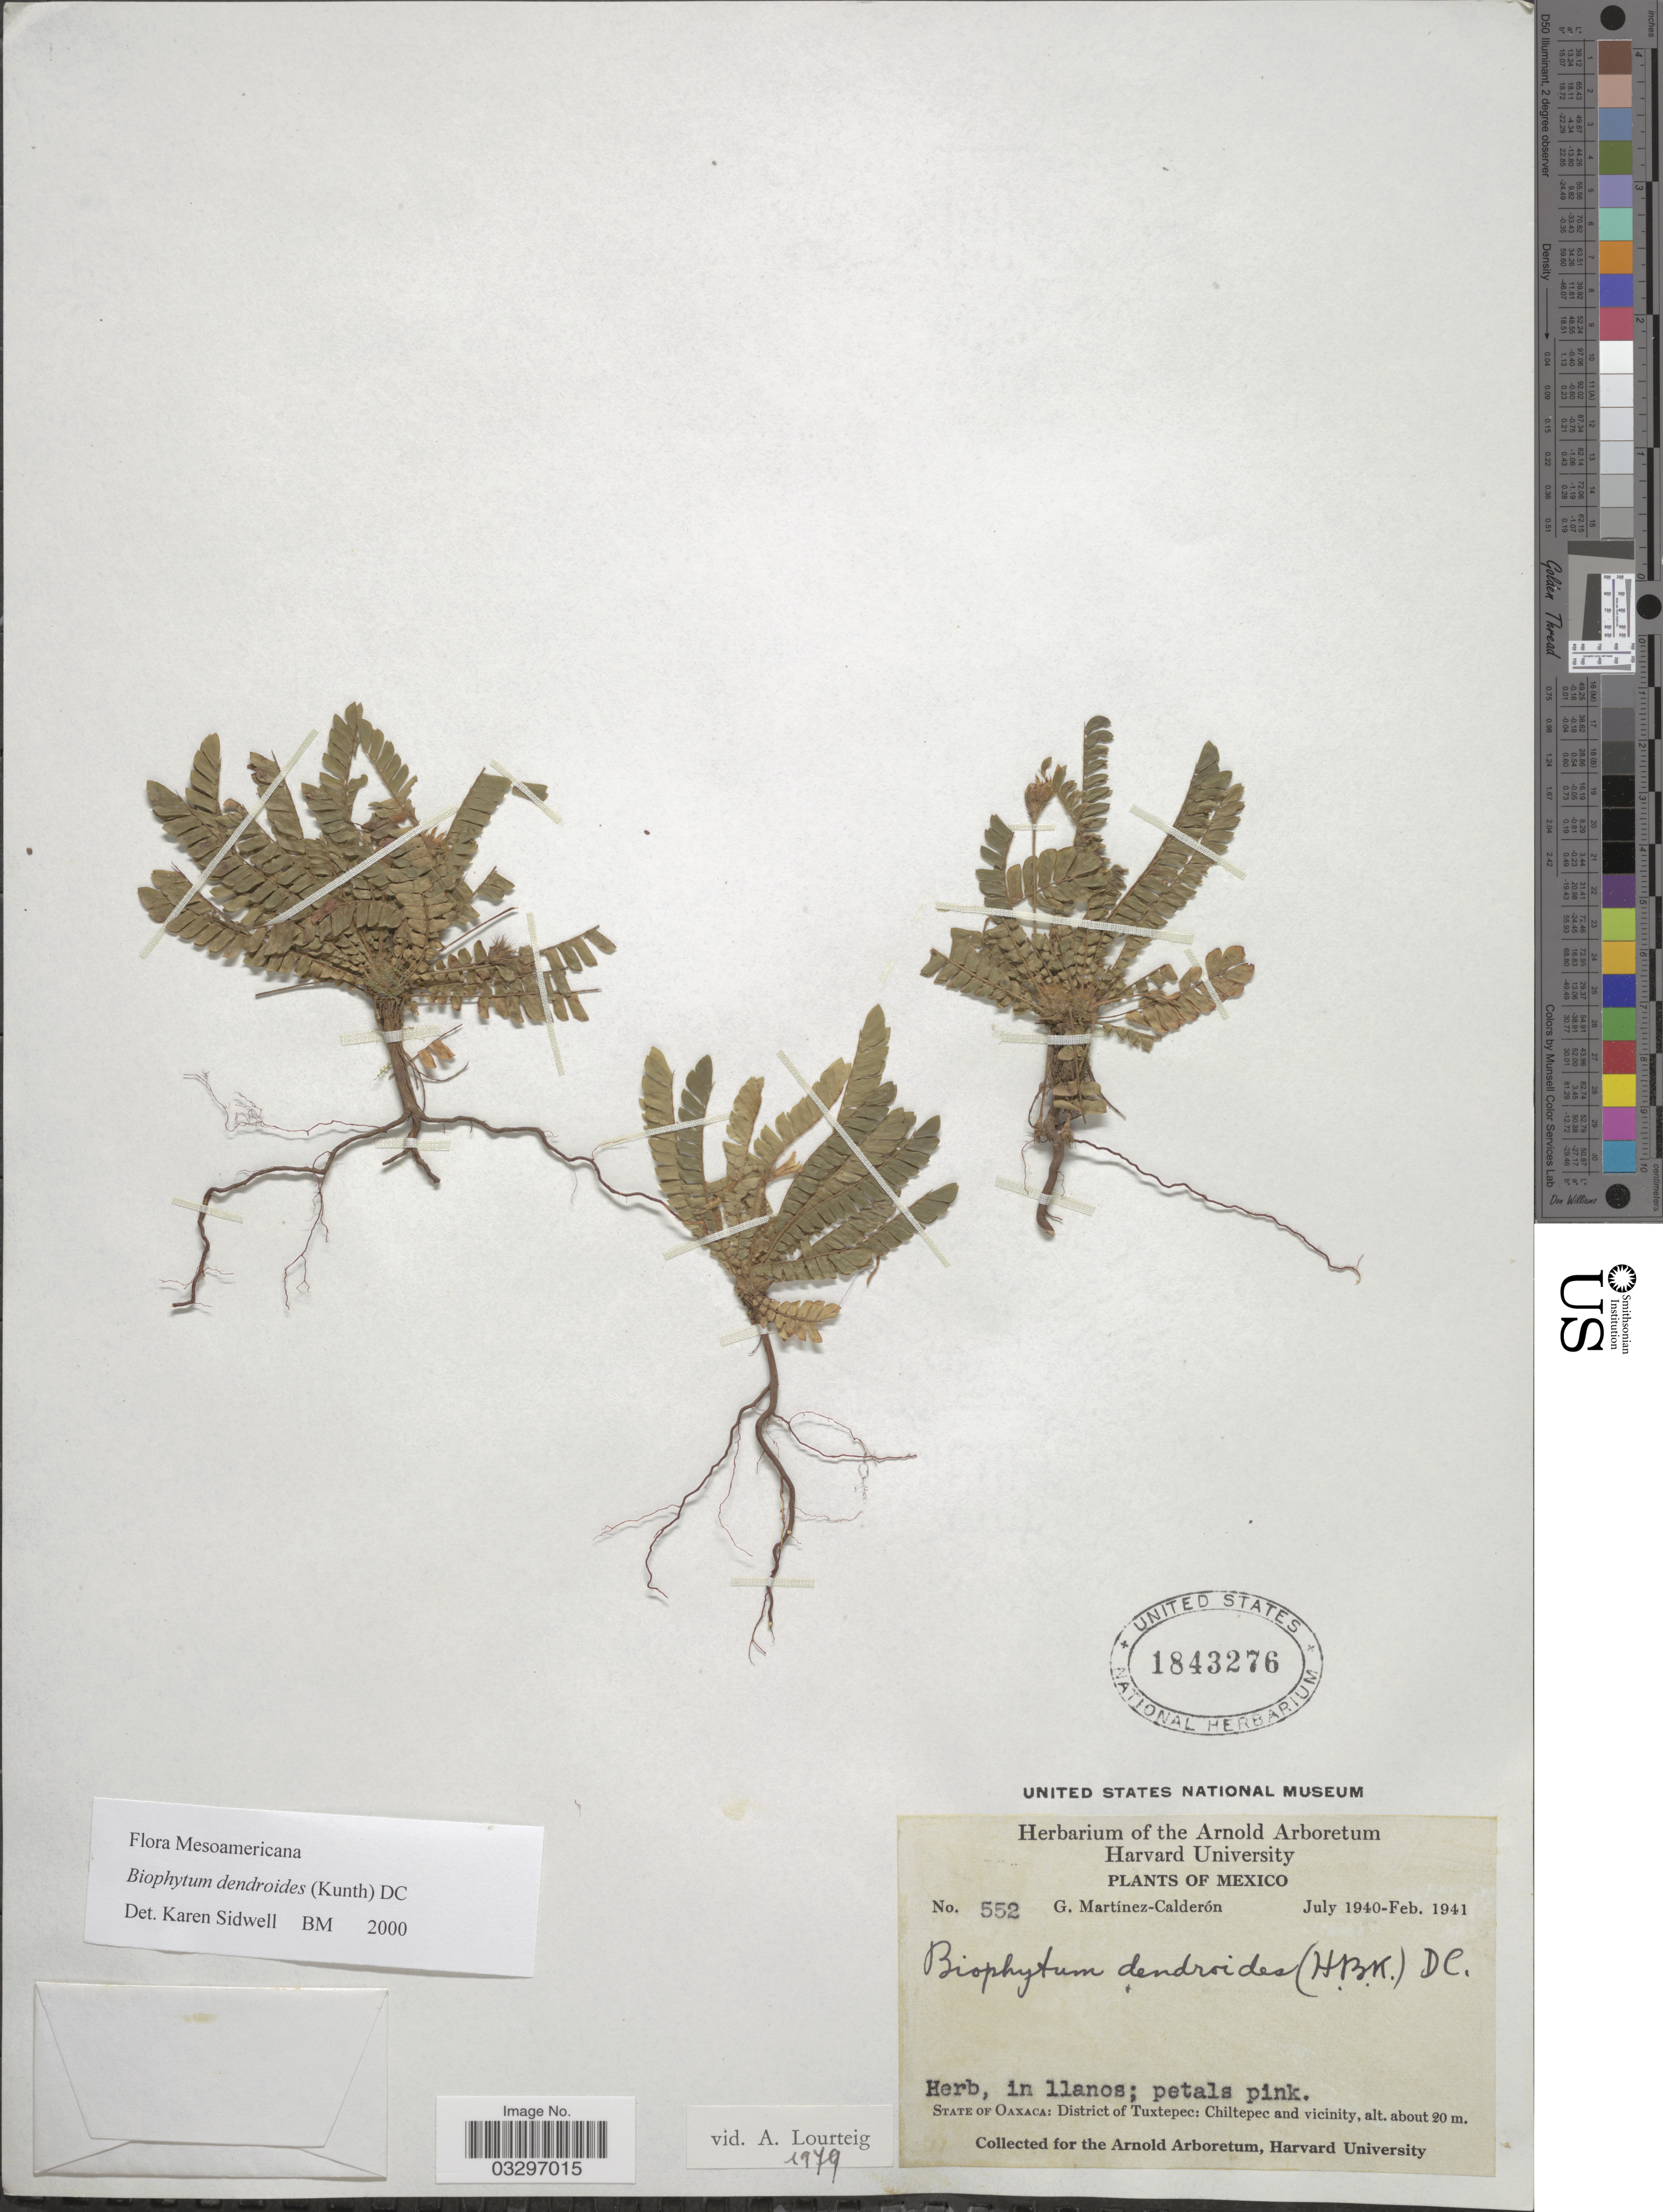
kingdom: Plantae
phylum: Tracheophyta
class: Magnoliopsida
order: Oxalidales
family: Oxalidaceae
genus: Biophytum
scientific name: Biophytum dendroides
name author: (Kunth) DC.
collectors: G. Martínez Calderón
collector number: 552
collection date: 1940-07/1941-02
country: Mexico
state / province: Oaxaca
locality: District of Tuxtepec: Chiltepec and vicinity.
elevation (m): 20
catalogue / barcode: US 1843276